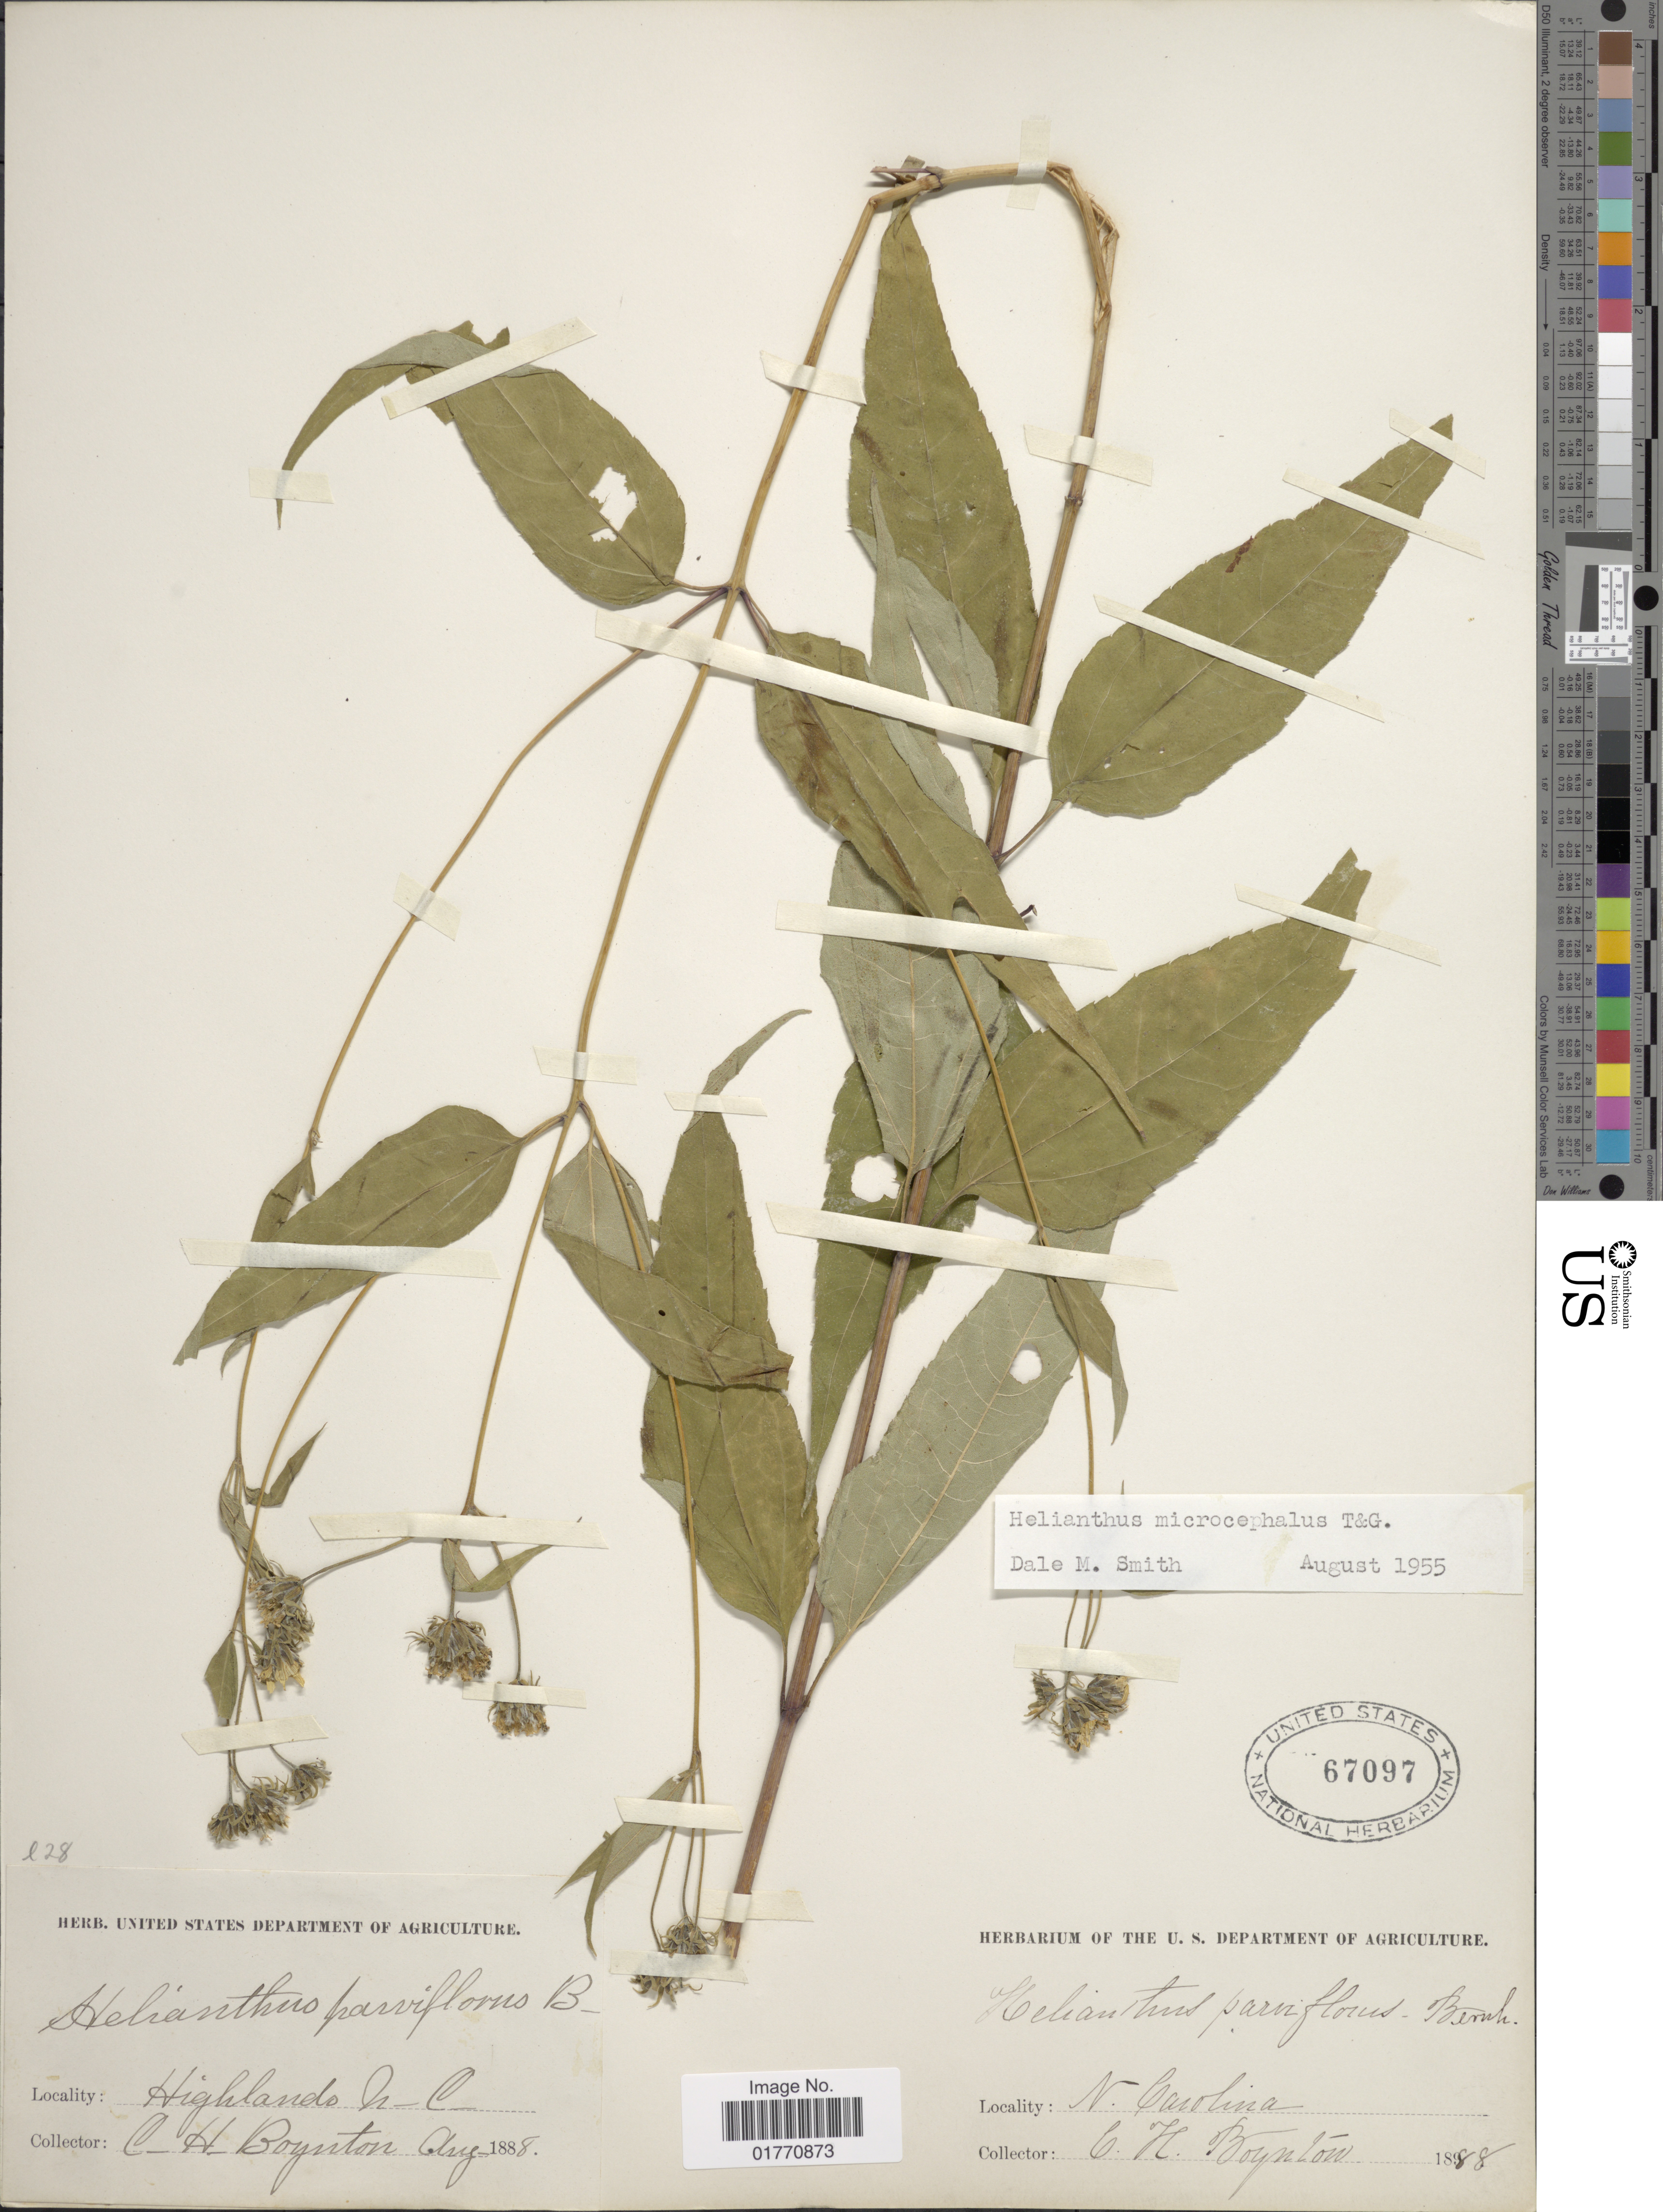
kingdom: Plantae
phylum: Tracheophyta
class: Magnoliopsida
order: Asterales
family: Asteraceae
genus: Helianthus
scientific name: Helianthus microcephalus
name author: Torr. & A. Gray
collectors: C. Boynton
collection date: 1888-08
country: United States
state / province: North Carolina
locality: Highlands.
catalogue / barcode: US 67097